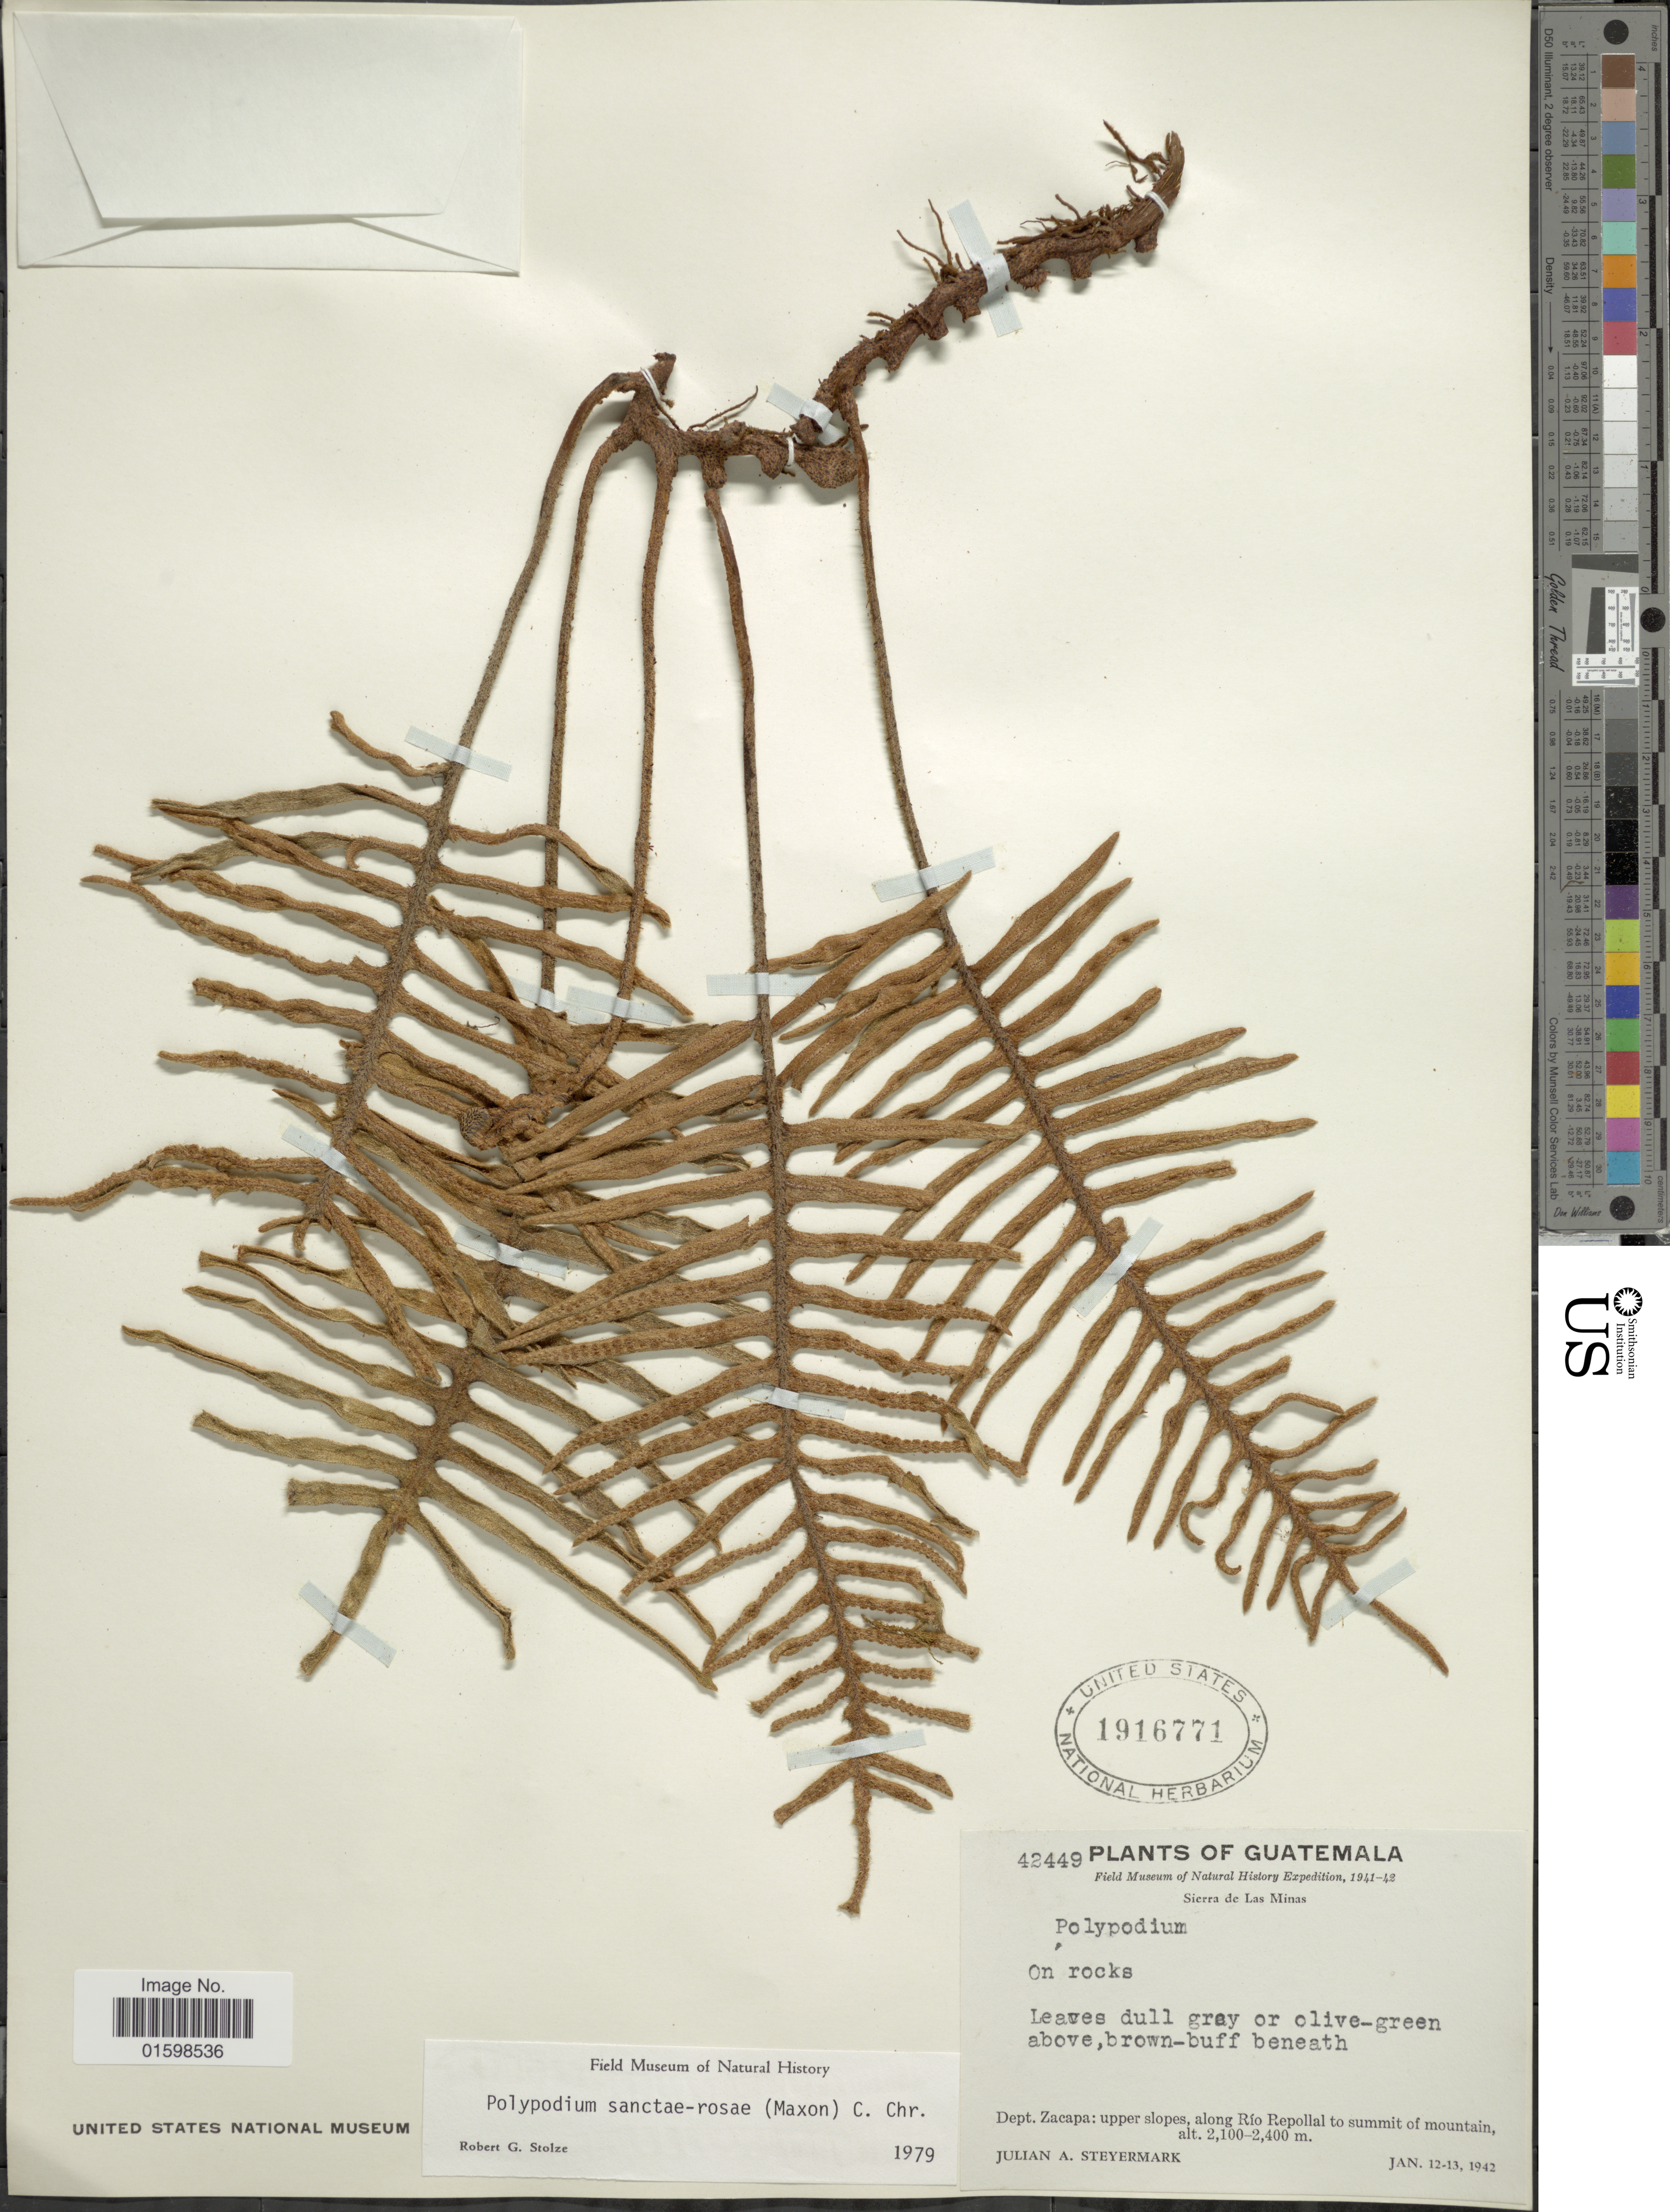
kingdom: Plantae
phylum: Tracheophyta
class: Polypodiopsida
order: Polypodiales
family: Polypodiaceae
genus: Pleopeltis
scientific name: Pleopeltis sanctae-rosae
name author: (Maxon) A.R. Sm. & Tejero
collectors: J. Steyermark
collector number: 42449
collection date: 1942-01-12/1942-01-13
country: Guatemala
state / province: Zacapa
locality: Sierra de Las Minas: upper slopes, along Río Repollal to summit of mountain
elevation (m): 2100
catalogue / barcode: US 1916771